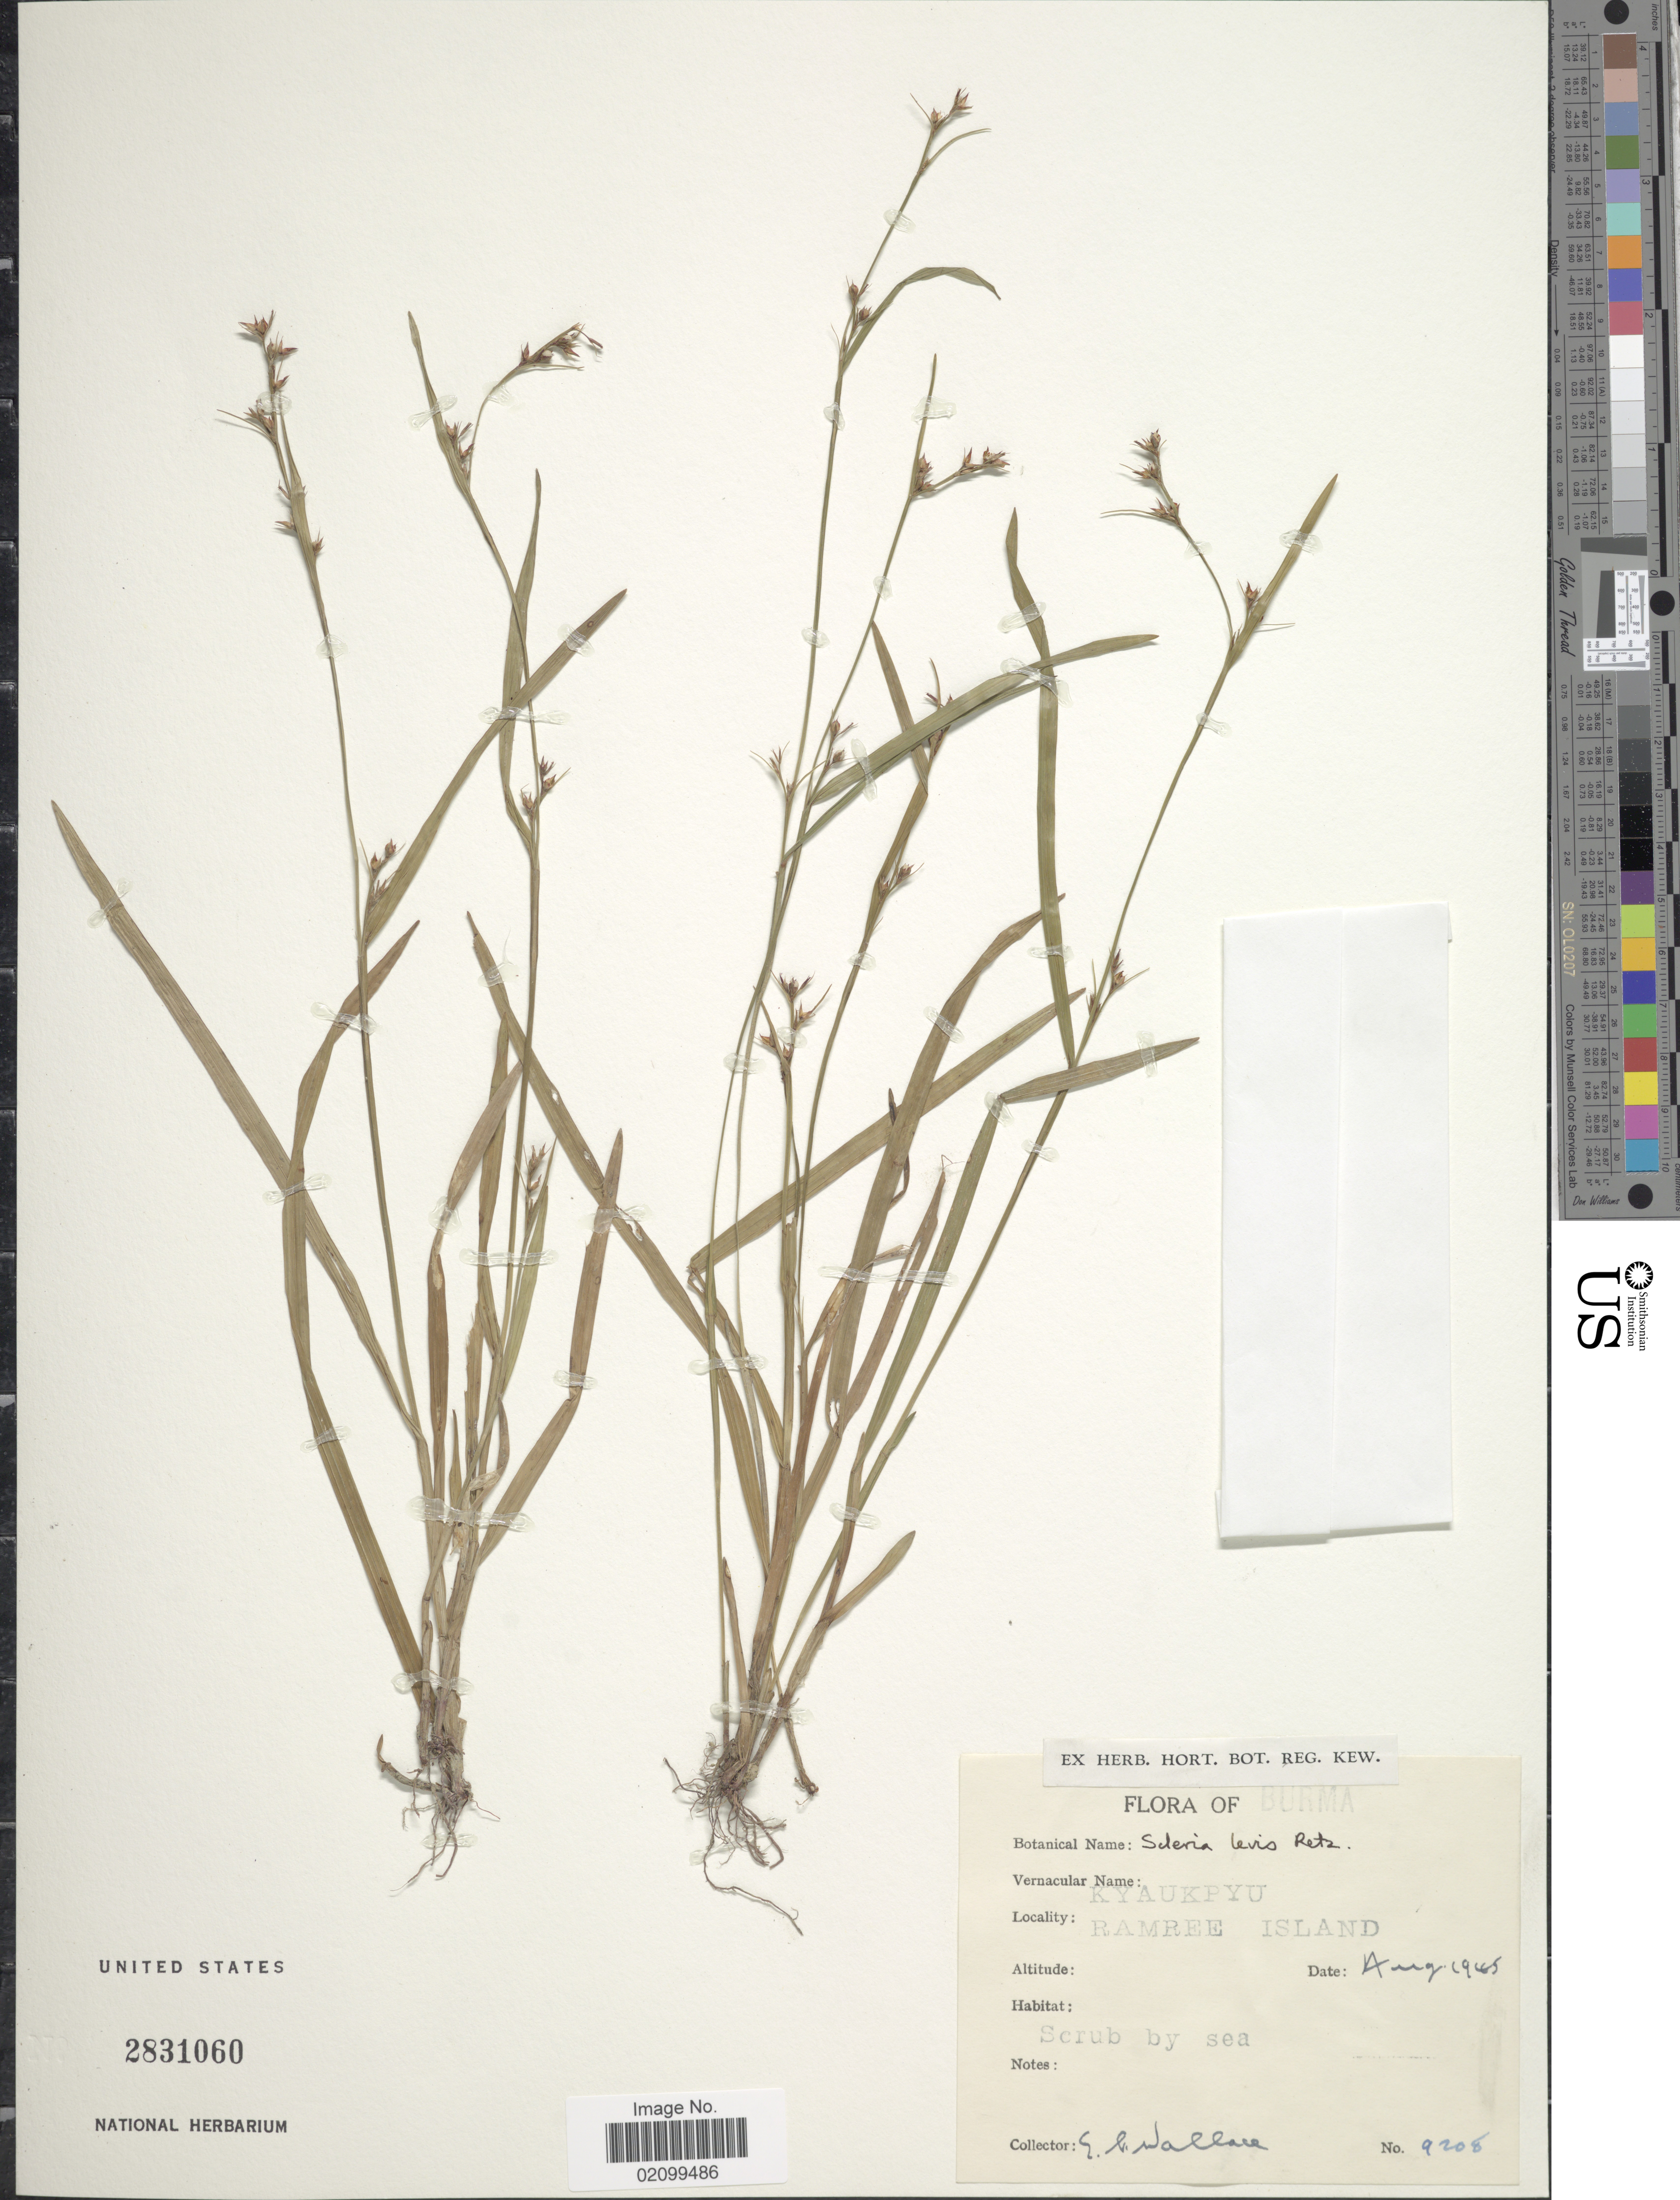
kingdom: Plantae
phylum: Tracheophyta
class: Liliopsida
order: Poales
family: Cyperaceae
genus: Scleria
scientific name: Scleria levis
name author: Retz.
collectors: E. C. Wallace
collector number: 9208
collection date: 1945-08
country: Myanmar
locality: Burma, Kyaukpyu, Ramree Island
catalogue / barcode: US 2831060